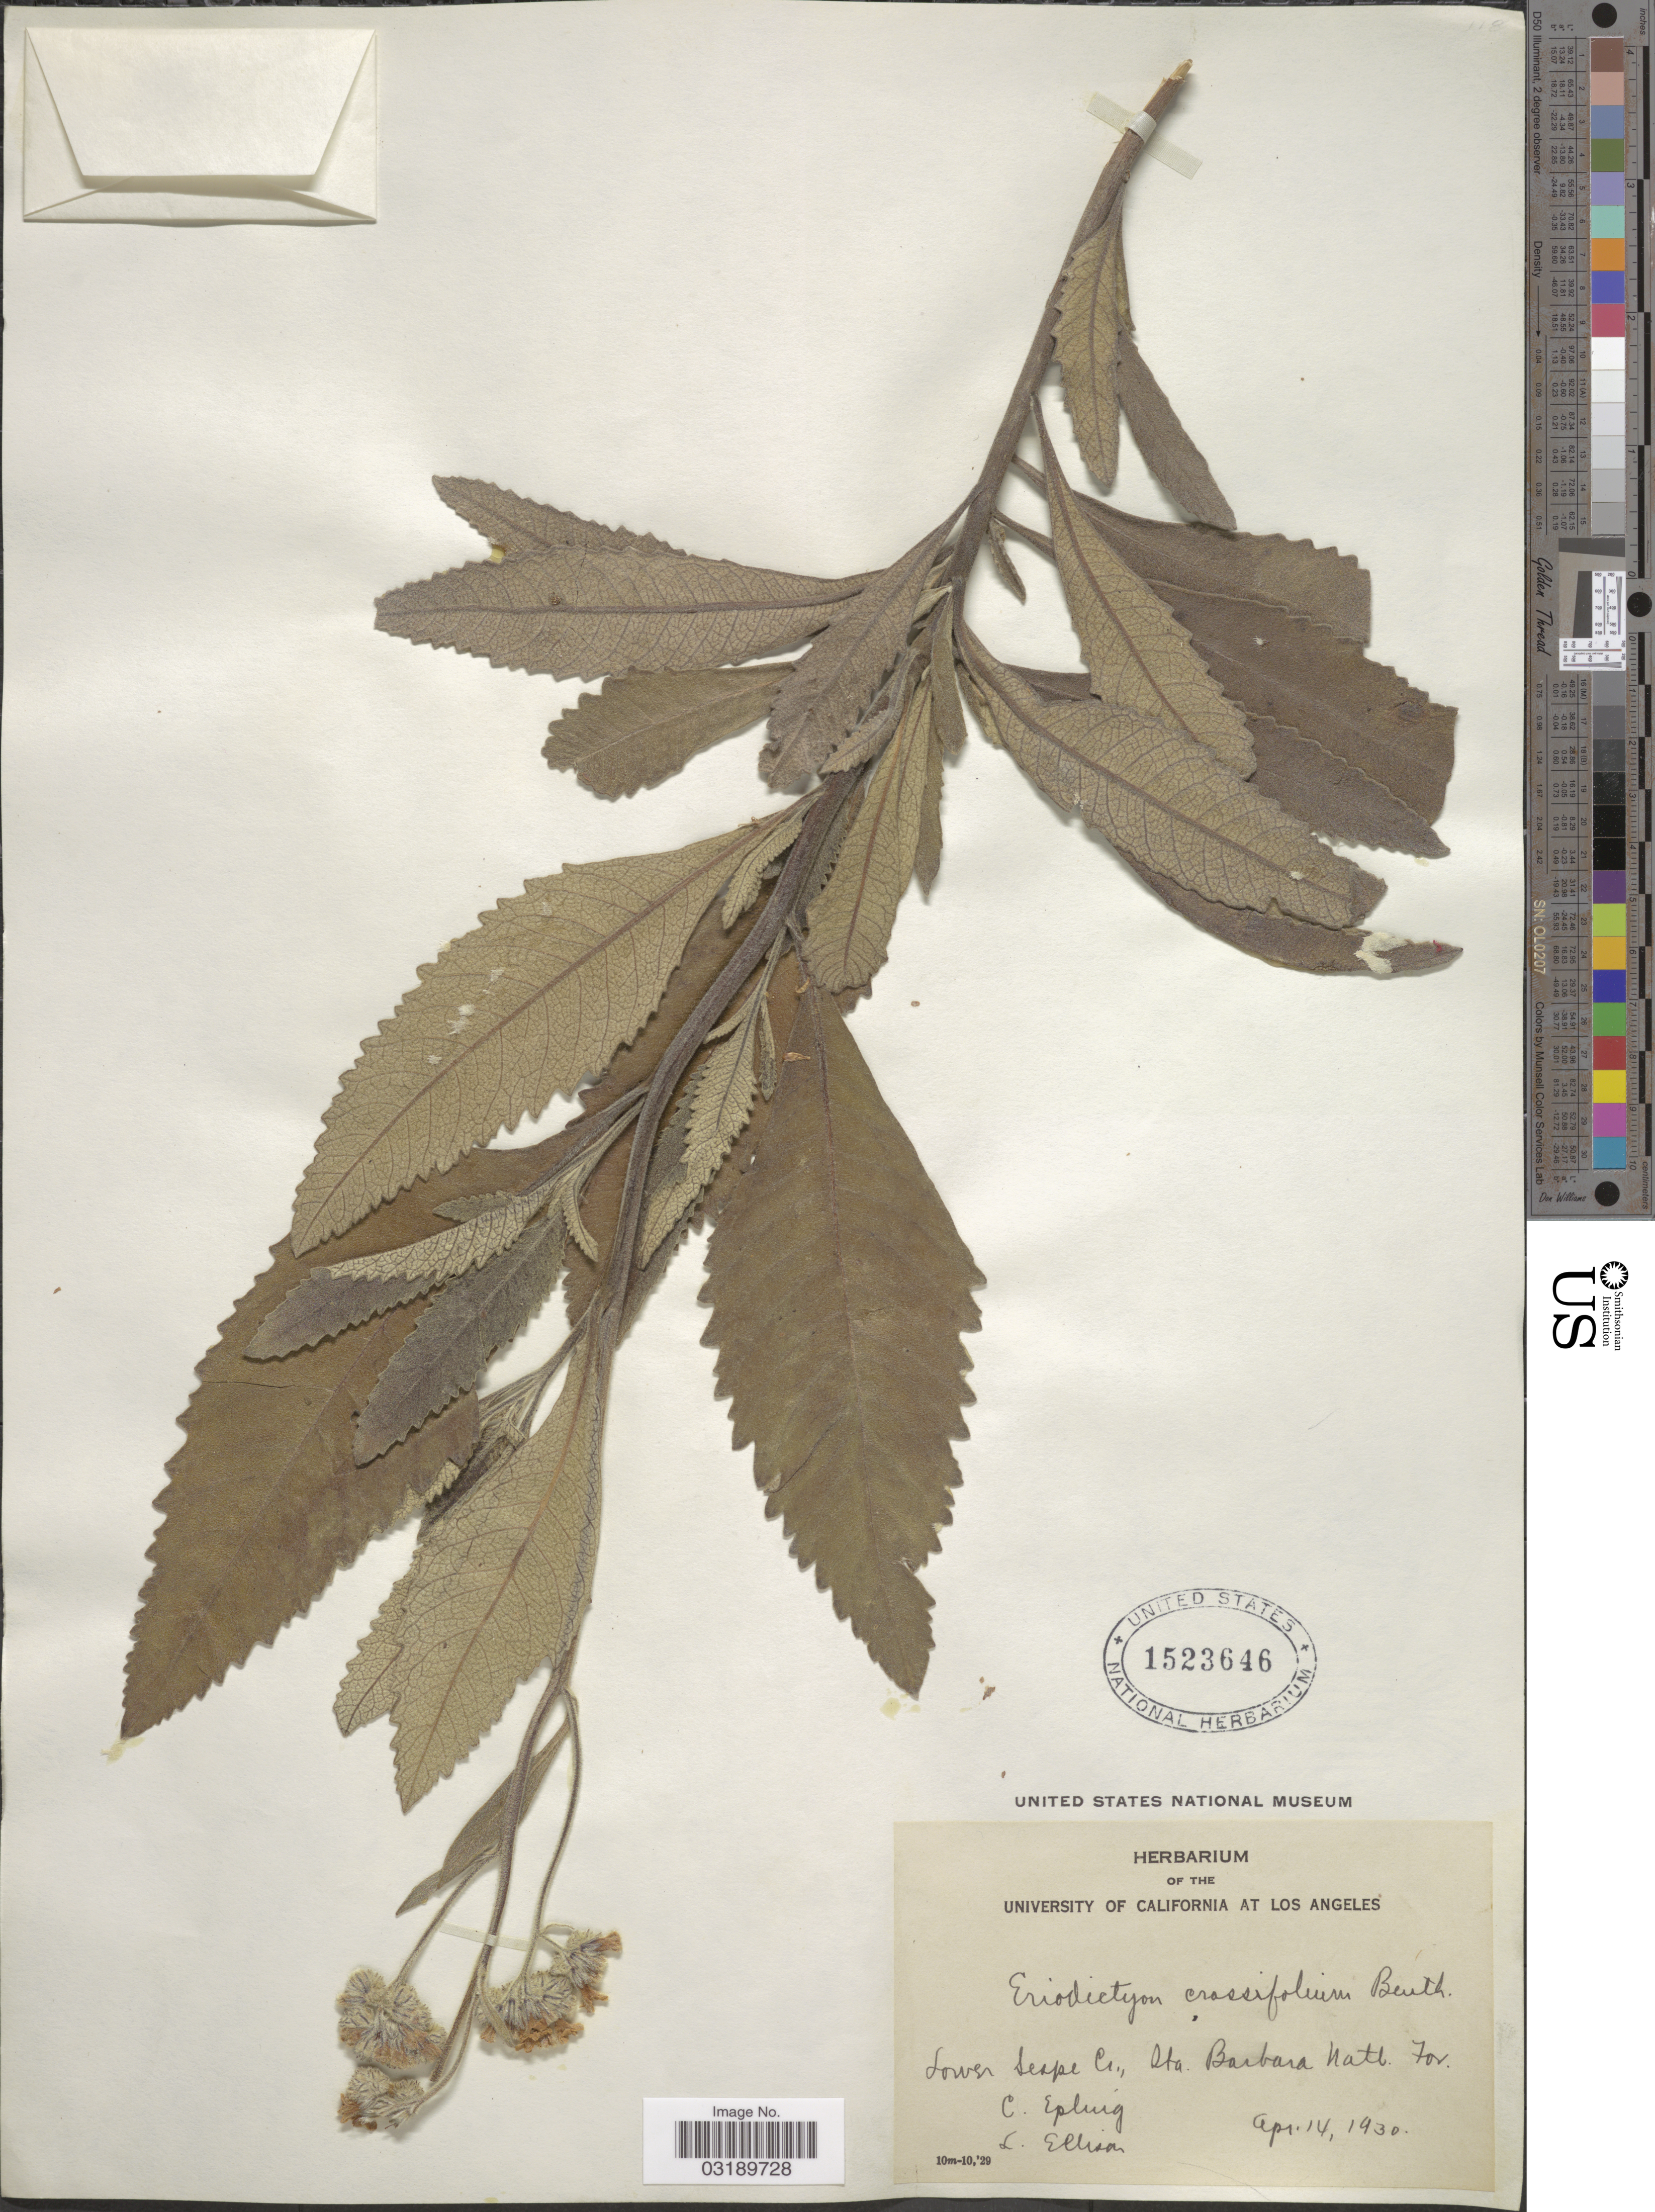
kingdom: Plantae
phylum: Tracheophyta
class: Magnoliopsida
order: Boraginales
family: Namaceae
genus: Eriodictyon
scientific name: Eriodictyon crassifolium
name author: Benth.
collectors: C. C. Epling & L. Ellison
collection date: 1930-04-14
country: United States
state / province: California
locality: Lower Sespe Cr., Sta. Barbara Natl. For.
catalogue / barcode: US 1523646